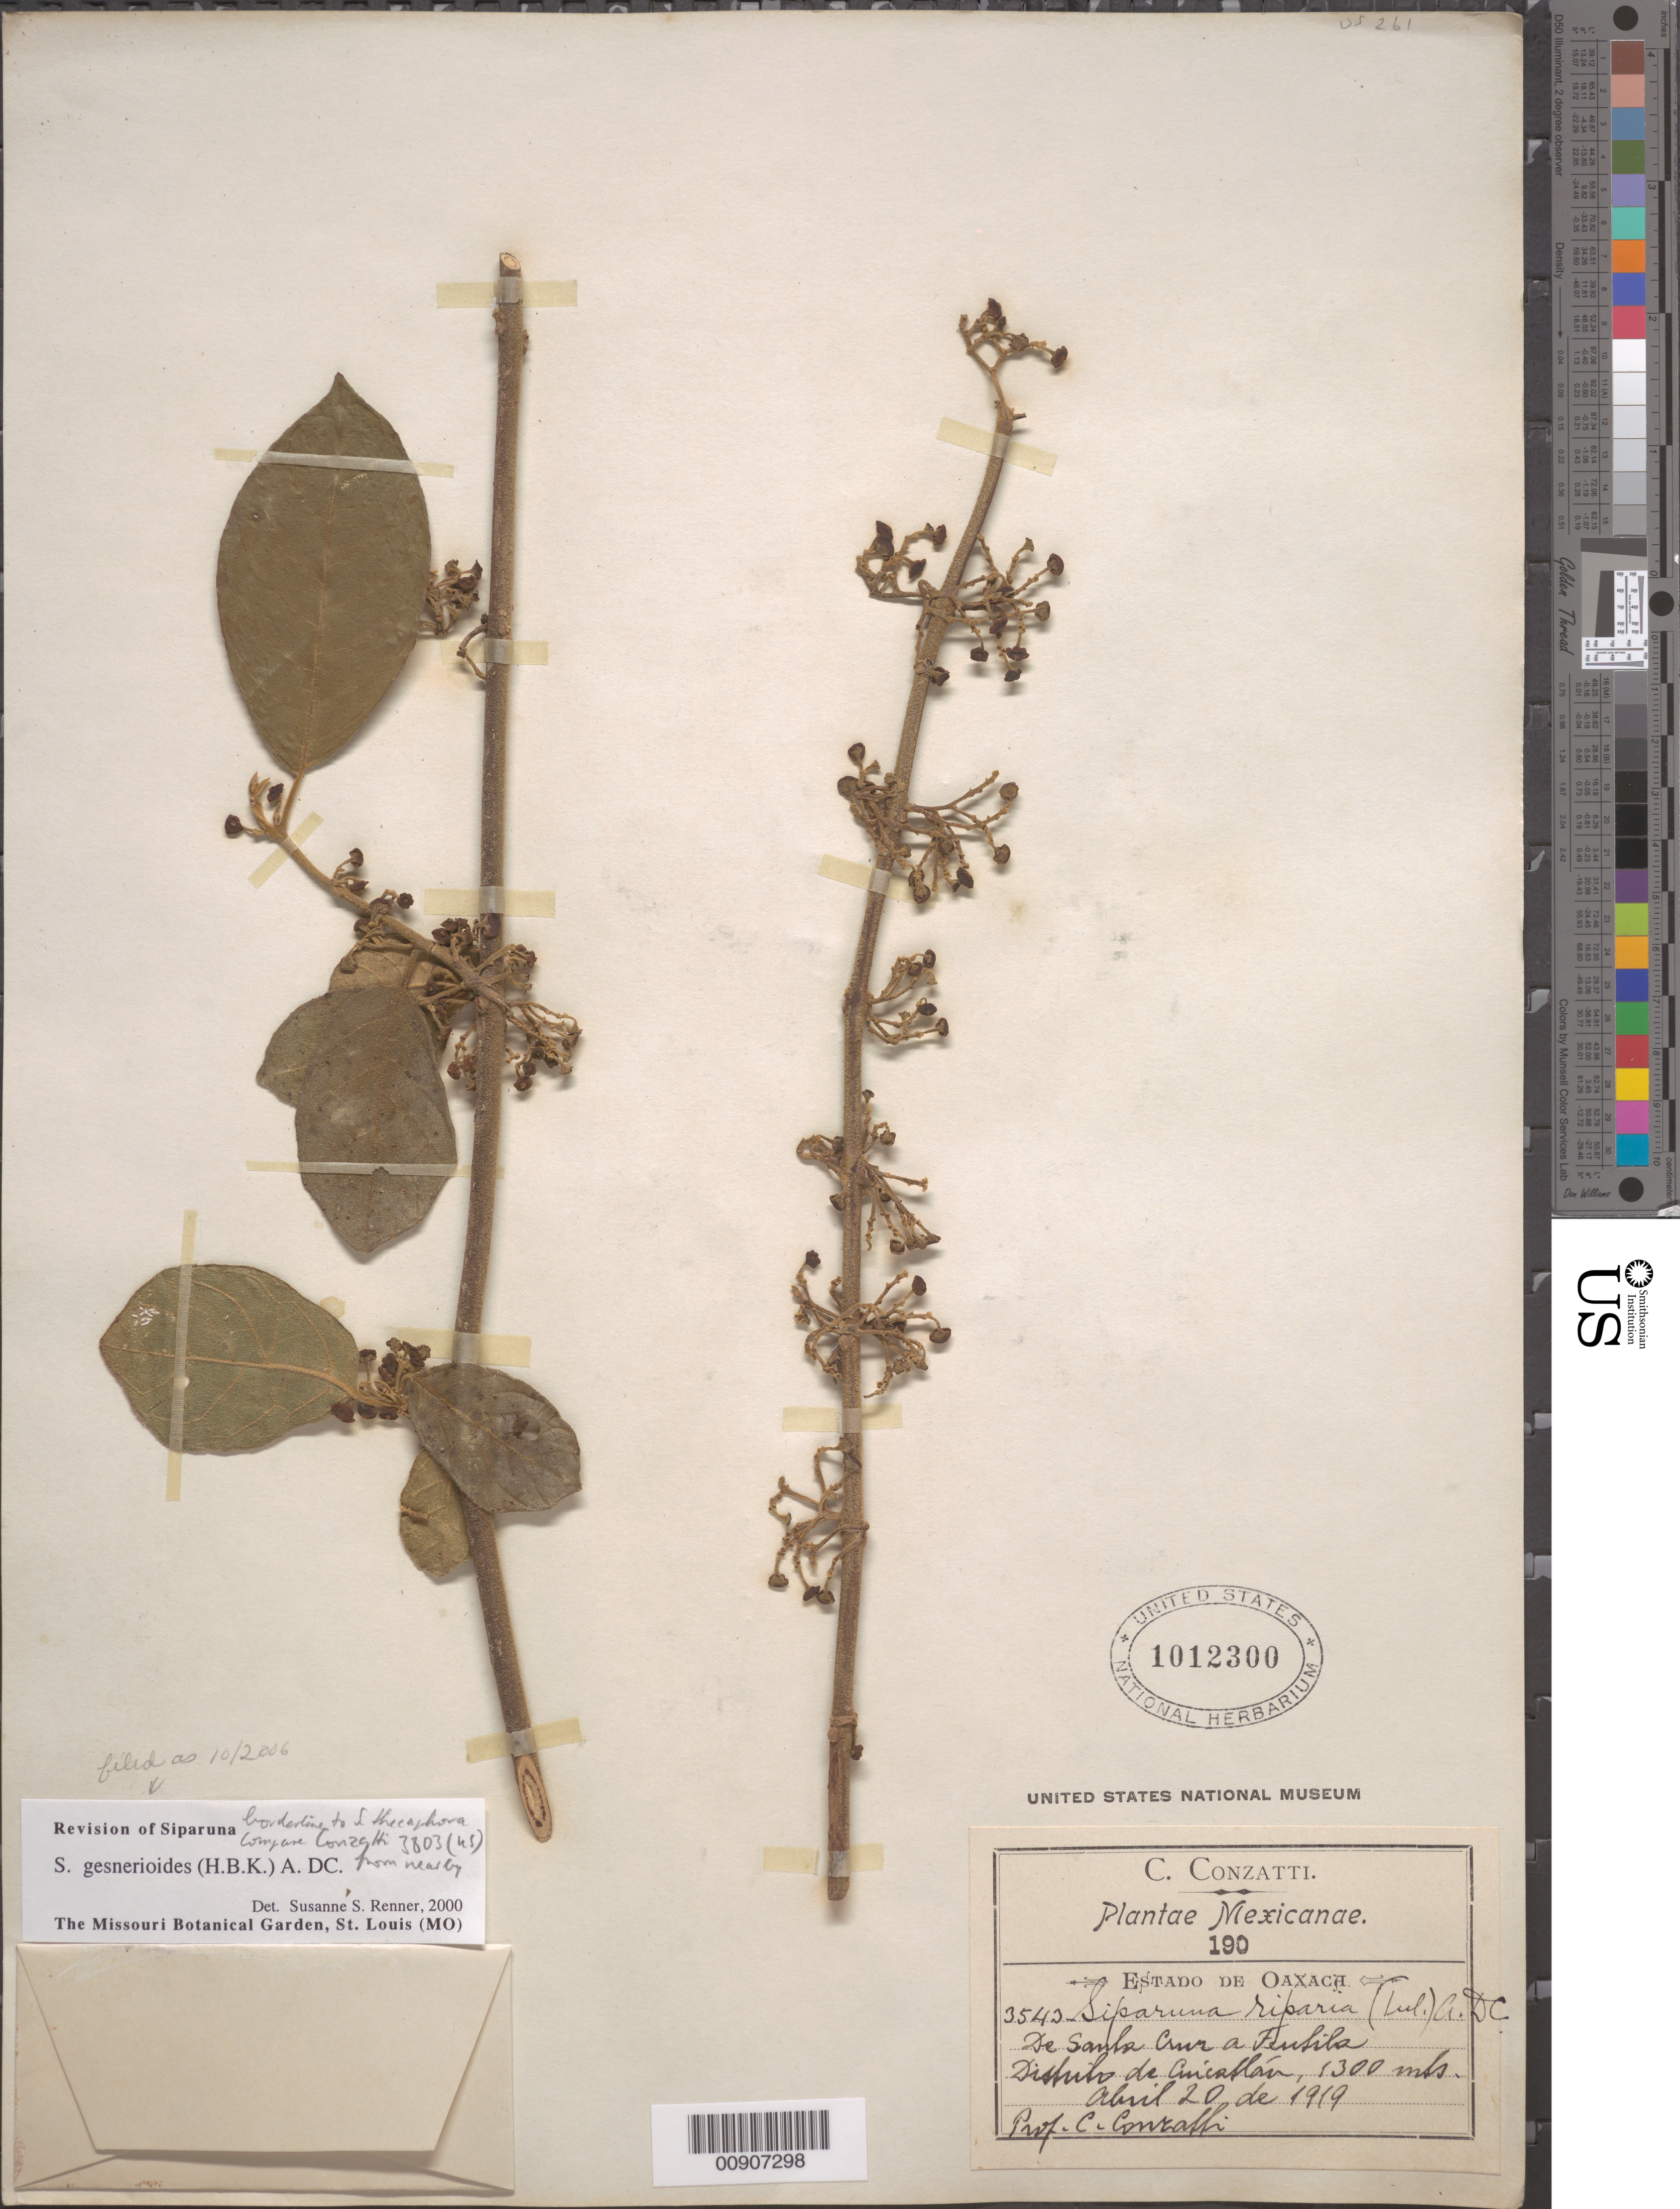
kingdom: Plantae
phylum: Tracheophyta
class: Magnoliopsida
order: Laurales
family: Siparunaceae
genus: Siparuna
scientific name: Siparuna gesnerioides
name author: (Kunth) A. DC.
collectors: C. Conzatti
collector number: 3543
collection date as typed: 20 Apr 1919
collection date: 1919-04-20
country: Mexico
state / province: Oaxaca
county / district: Cuicatlán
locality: De Santa Cruz a Teutila, Distrito de Cuicatlán, Oaxaca.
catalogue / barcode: US 1012300